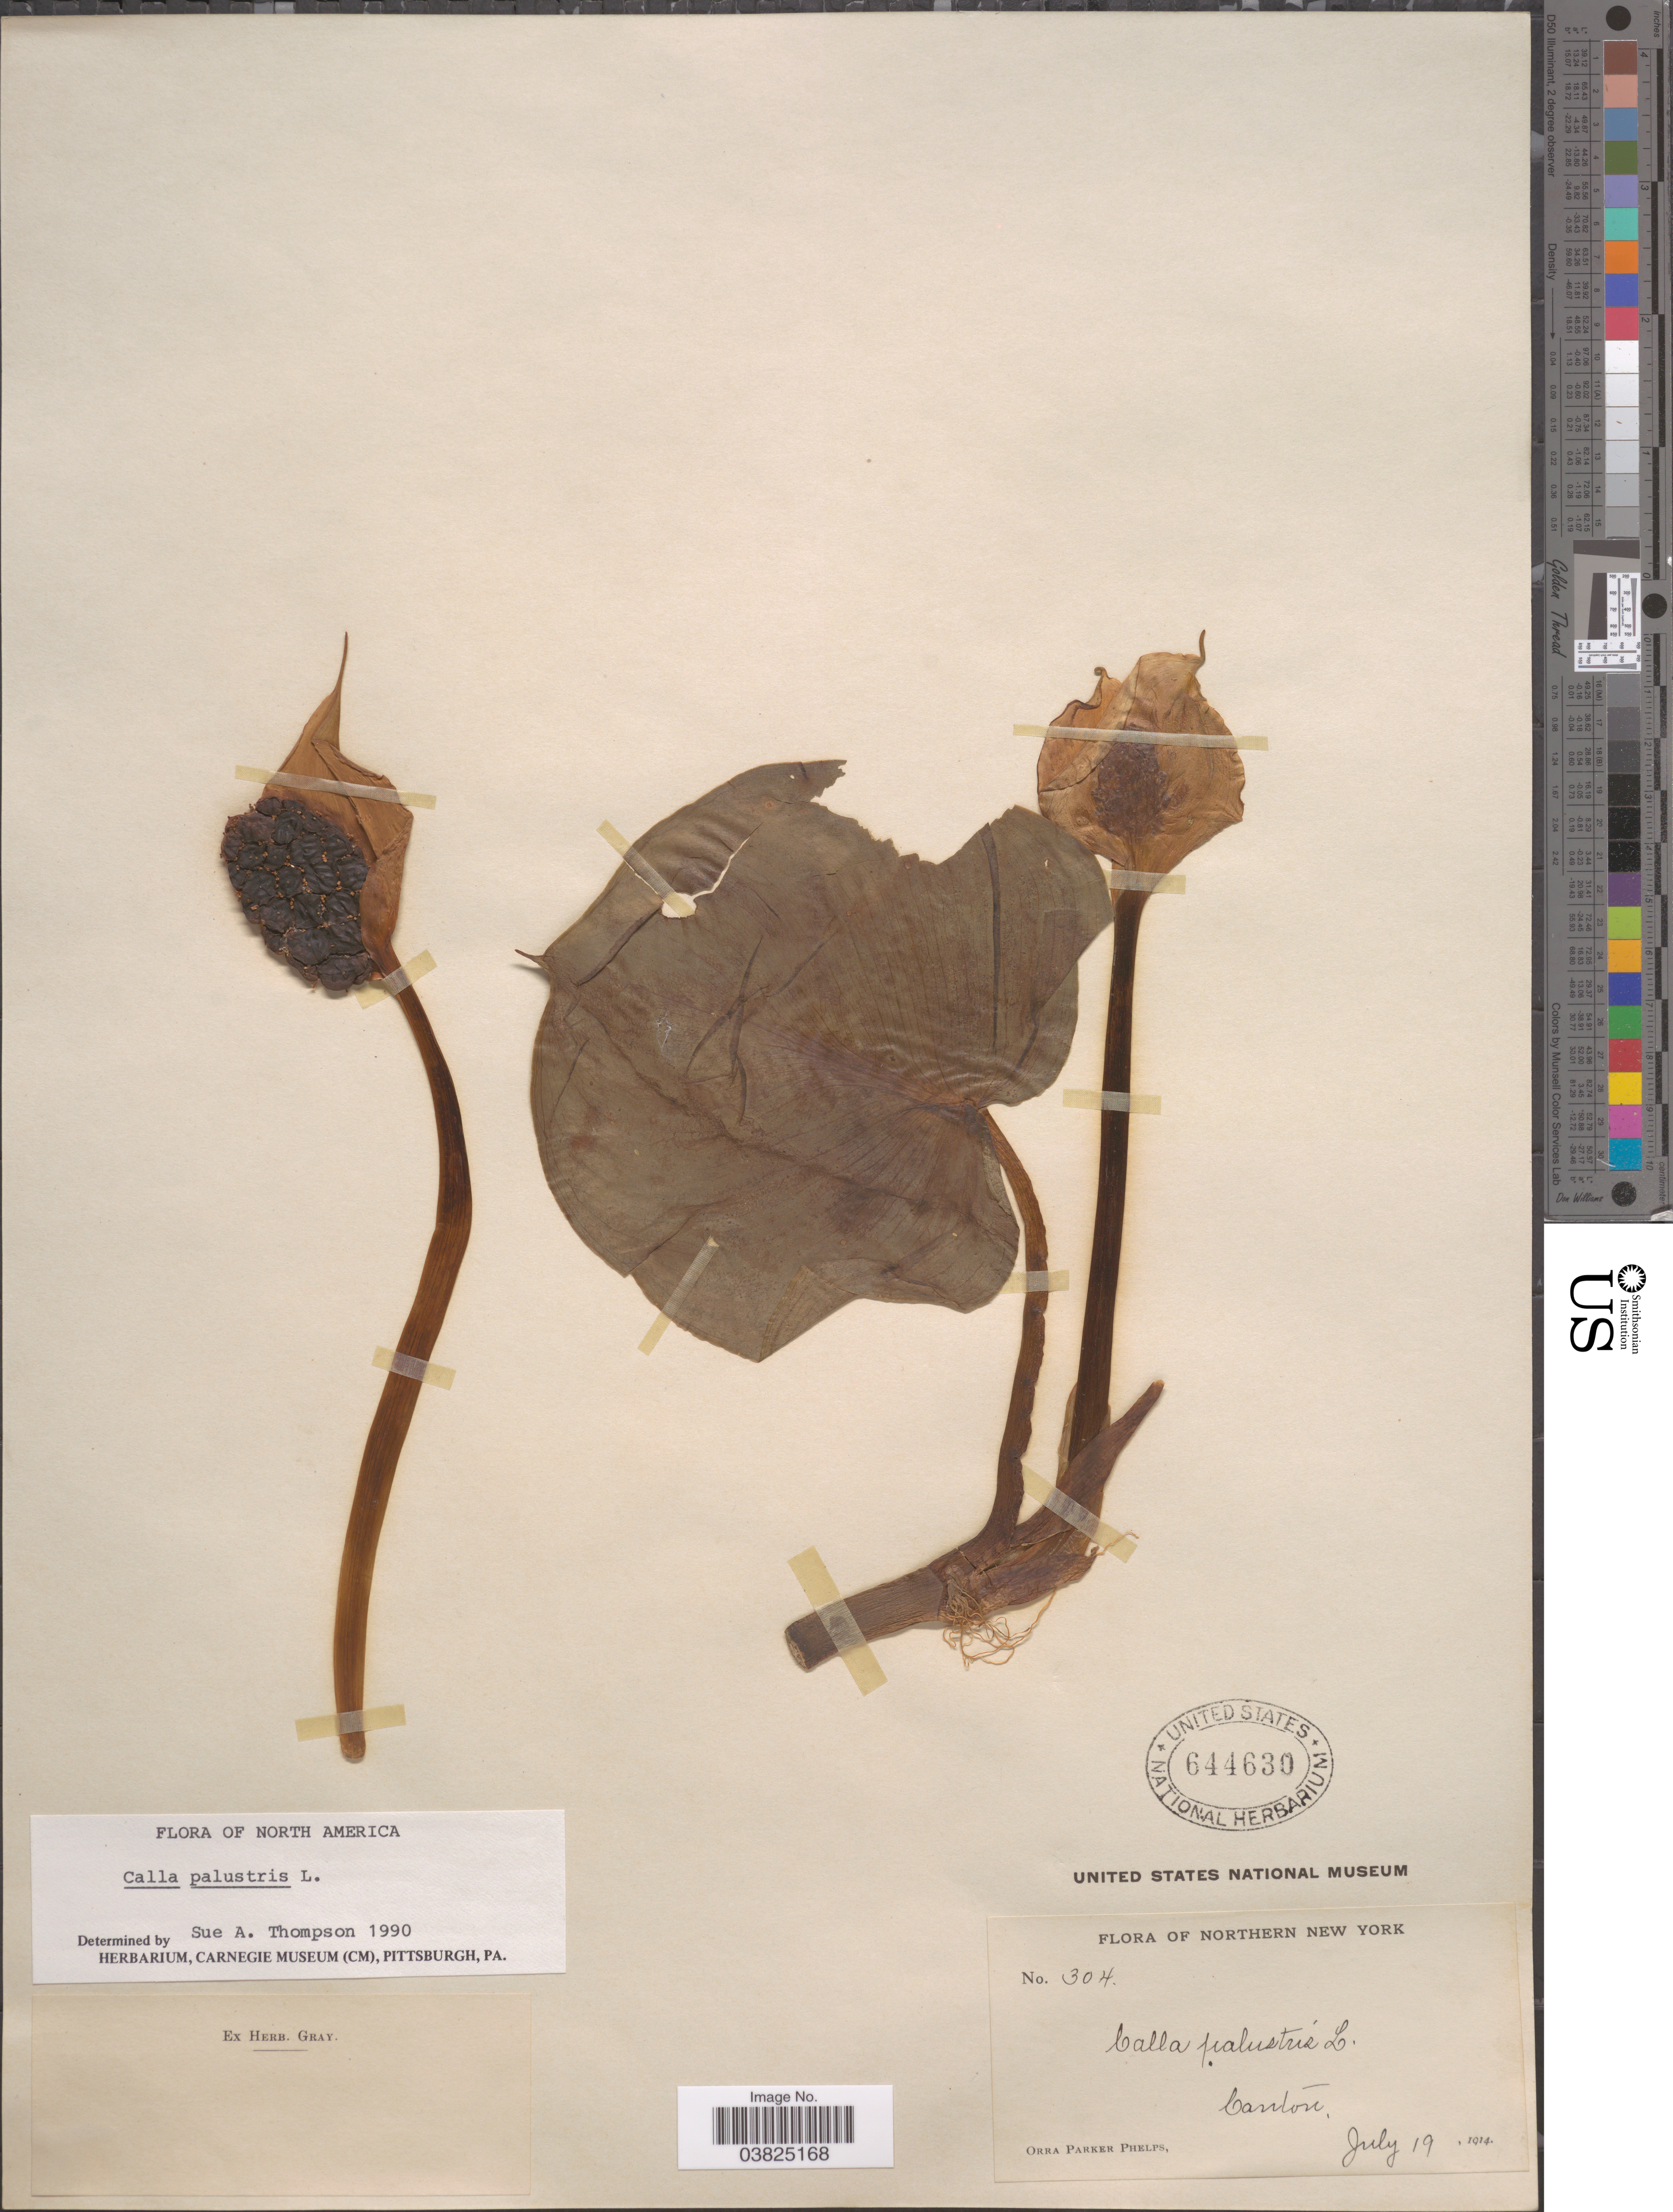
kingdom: Plantae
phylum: Tracheophyta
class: Liliopsida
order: Alismatales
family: Araceae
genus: Calla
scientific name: Calla palustris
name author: L.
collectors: O. P. Phelps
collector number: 304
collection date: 1914-07-19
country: United States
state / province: New York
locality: Northern New York. Canton.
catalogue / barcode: US 644630